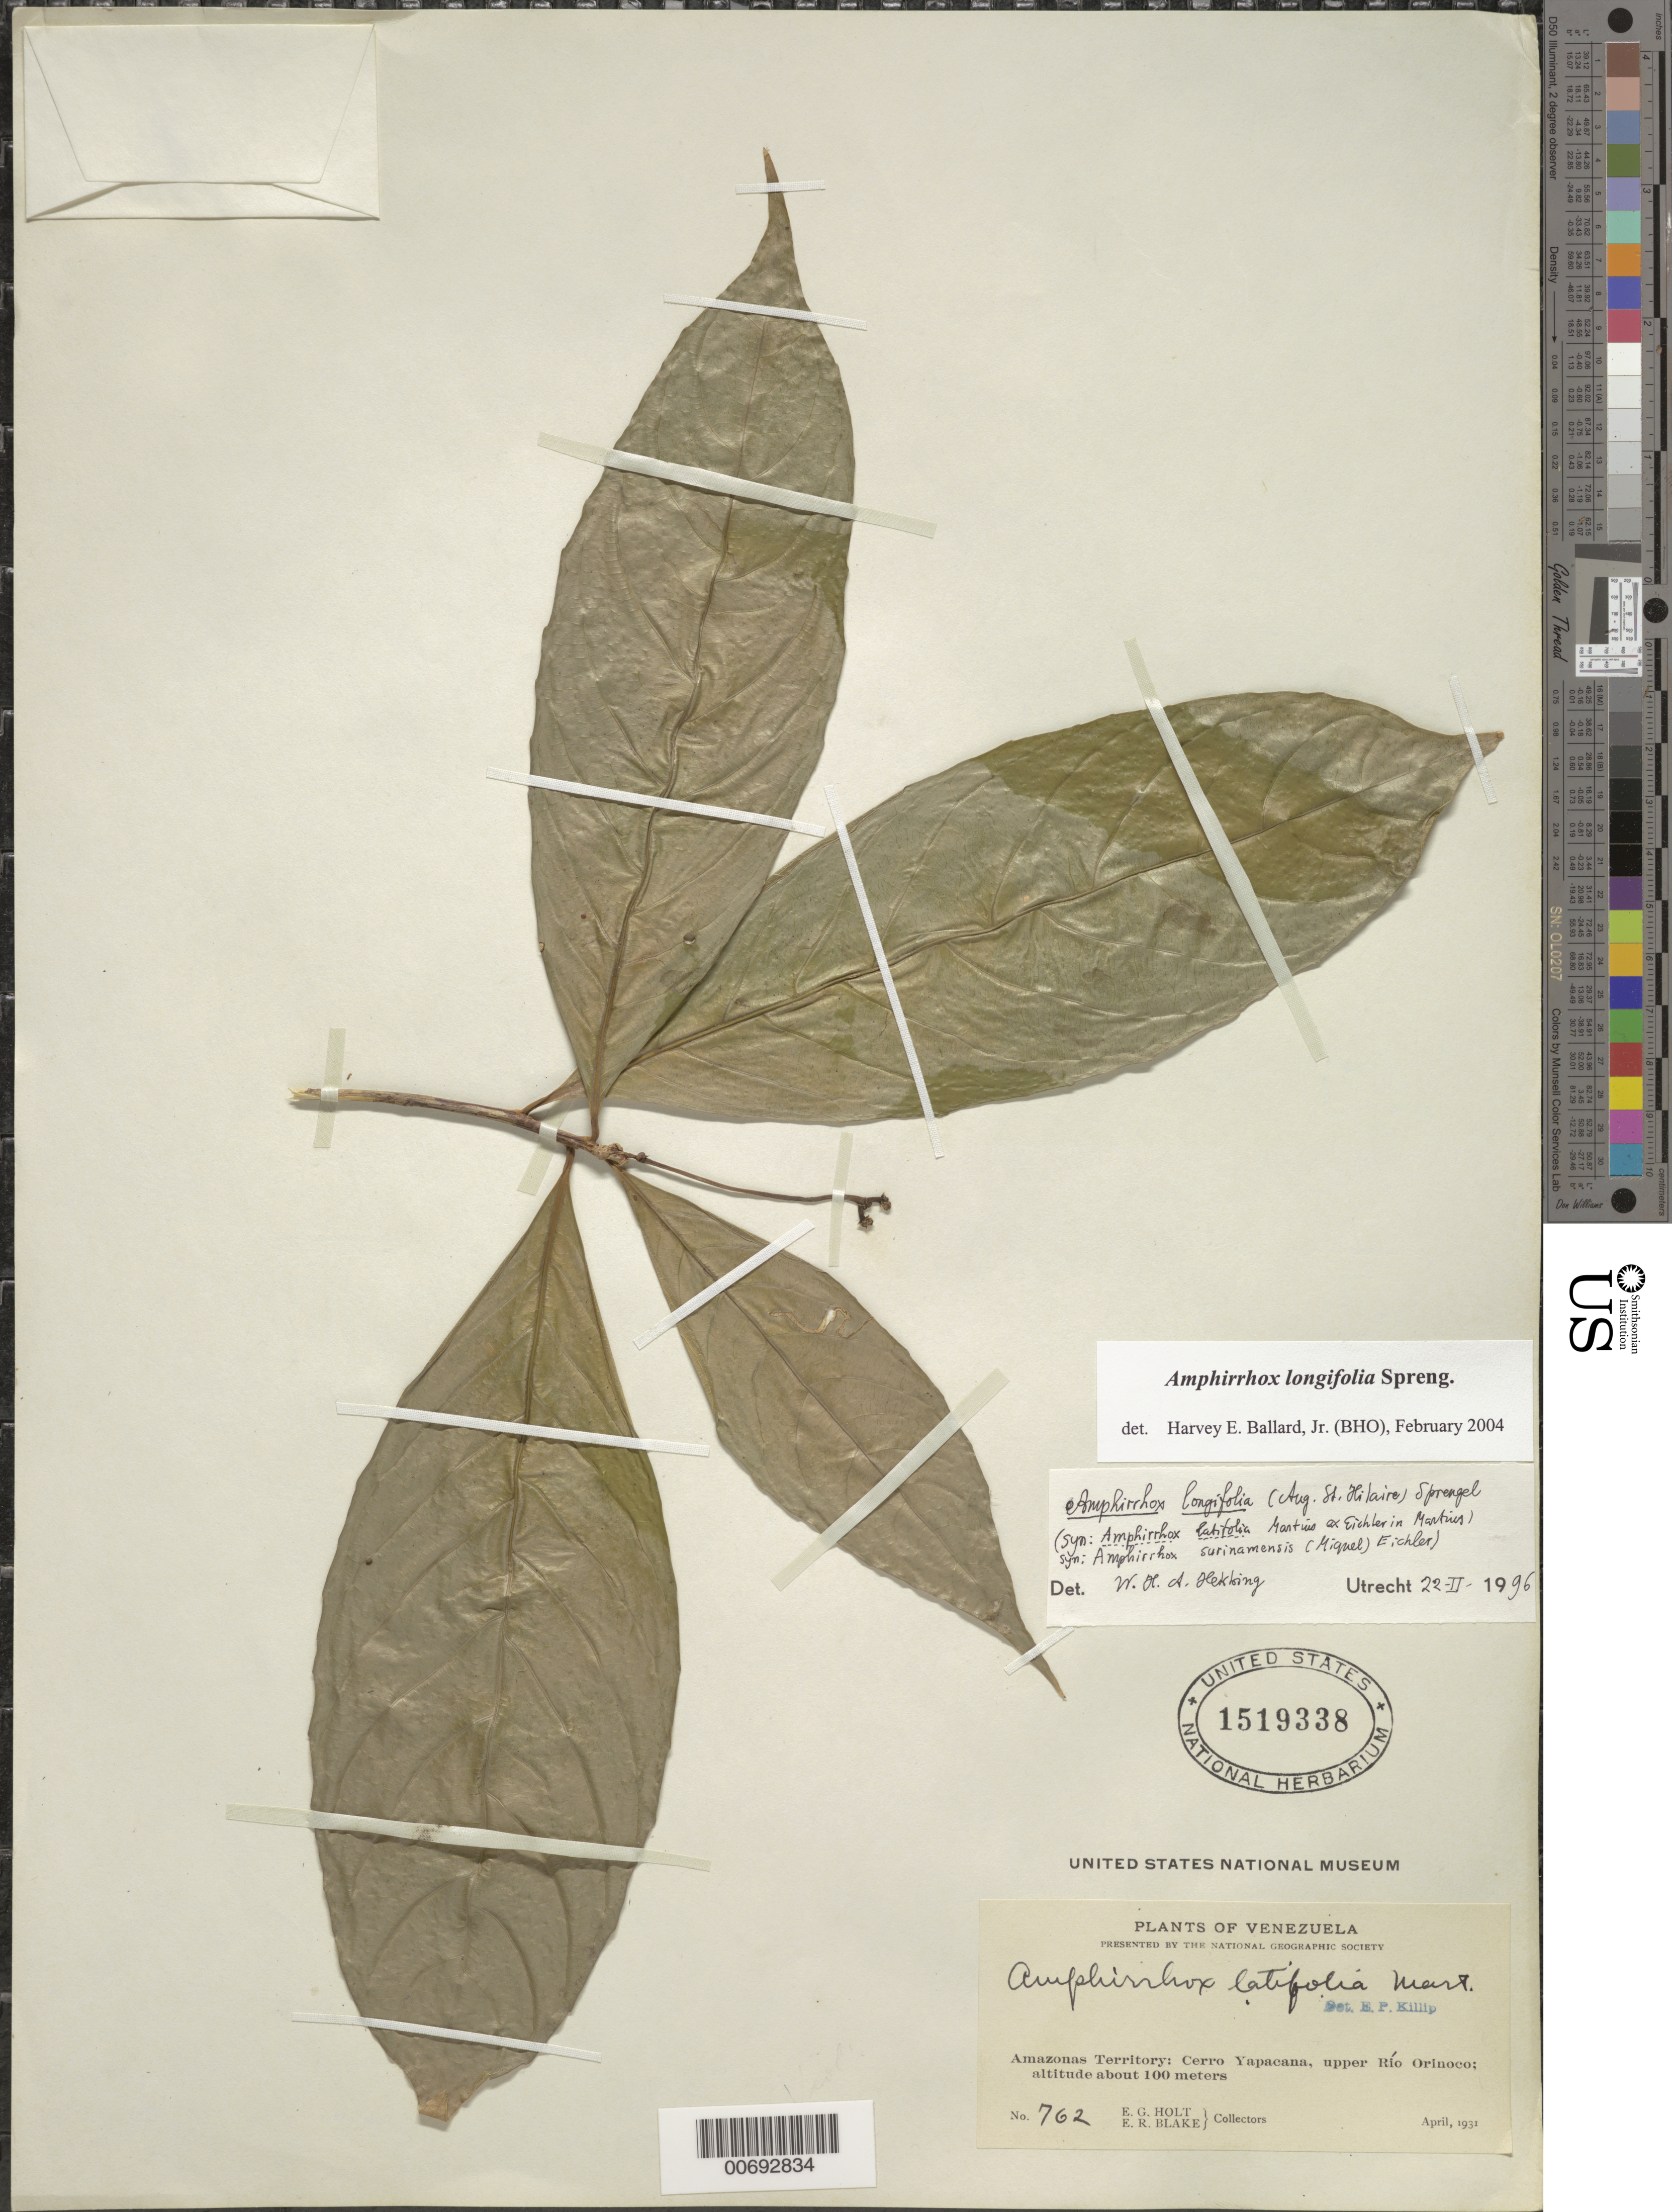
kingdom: Plantae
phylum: Tracheophyta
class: Magnoliopsida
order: Malpighiales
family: Violaceae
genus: Amphirrhox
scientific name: Amphirrhox longifolia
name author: (A. St.-Hil.) Spreng.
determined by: Ballard, Harvey E.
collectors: E. Holt & E. R. Blake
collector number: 762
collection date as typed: Apr-31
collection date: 1931-04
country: Venezuela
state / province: Amazonas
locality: Cerro Yapacána, upper Río Orinoco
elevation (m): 100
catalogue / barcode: US 1519338